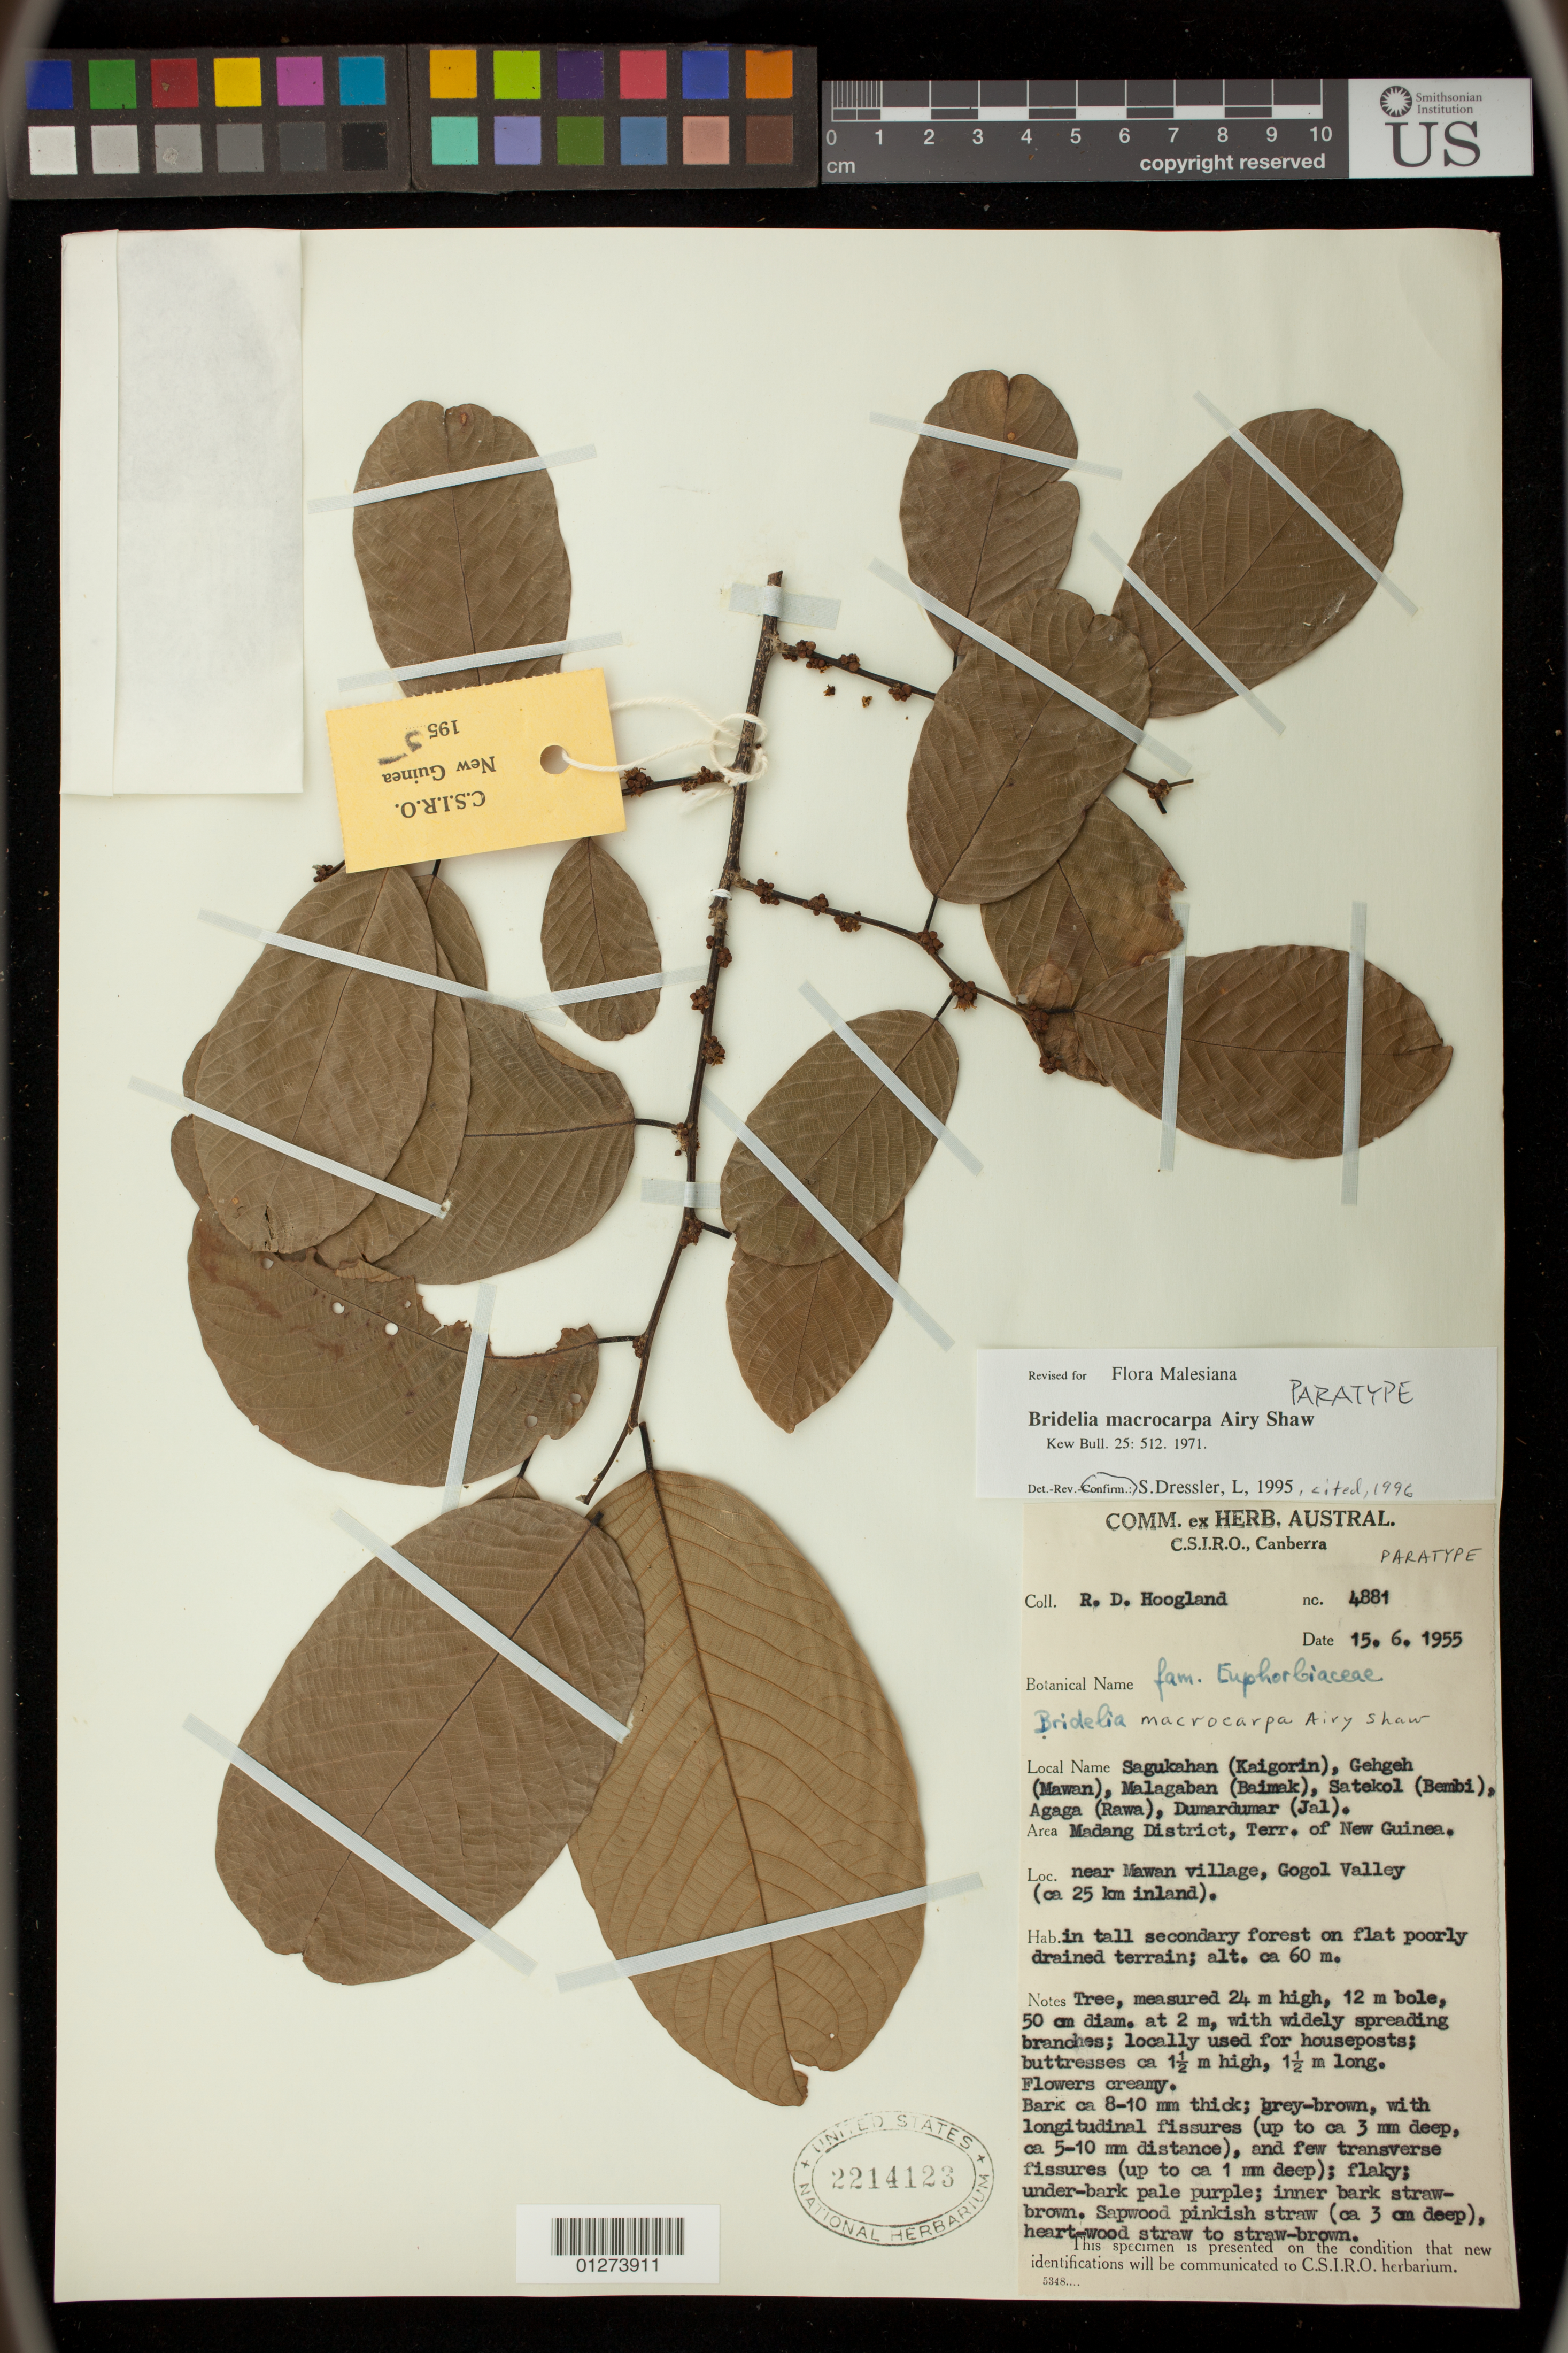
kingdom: Plantae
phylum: Tracheophyta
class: Magnoliopsida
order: Malpighiales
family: Phyllanthaceae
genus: Bridelia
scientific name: Bridelia macrocarpa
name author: Airy Shaw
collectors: R. D. Hoogland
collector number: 4881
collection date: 1955-06-15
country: Papua New Guinea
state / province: Madang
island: New Guinea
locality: Near Mawan village, Gogol Valley (ca 25 km inland), Madang District, Terr. of New Guinea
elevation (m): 60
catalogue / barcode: US 2214123